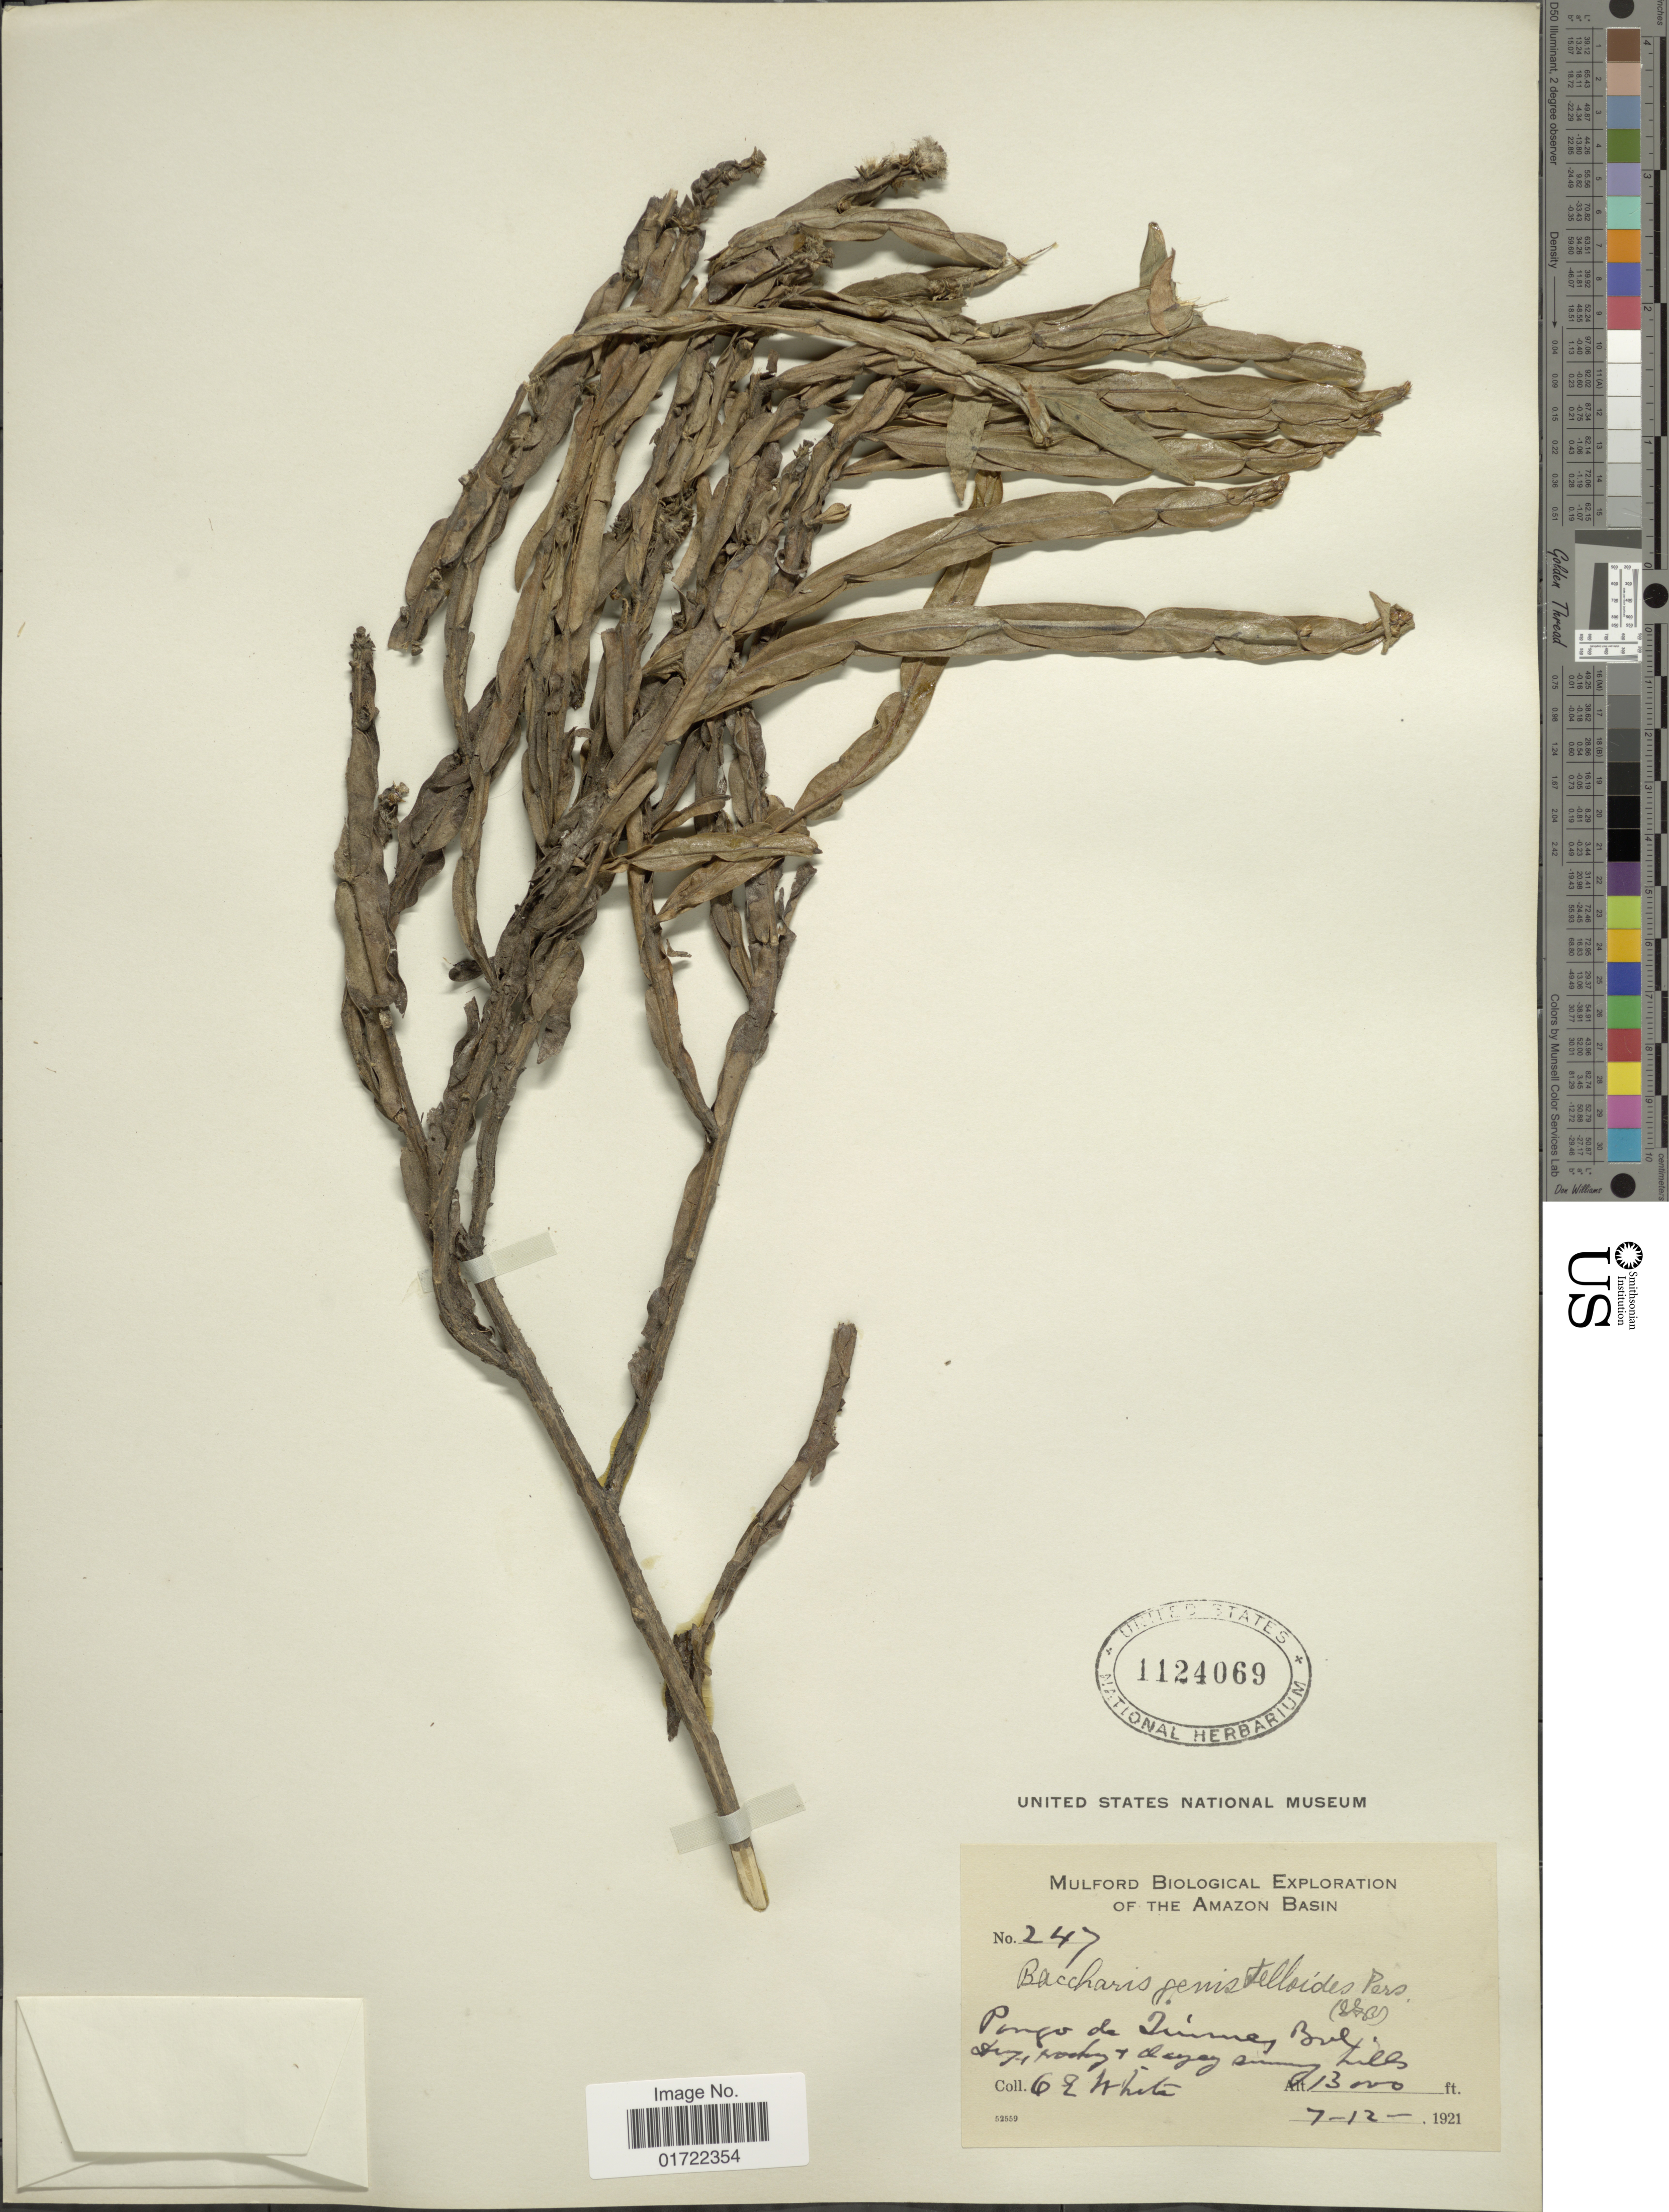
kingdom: Plantae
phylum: Tracheophyta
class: Magnoliopsida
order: Asterales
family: Asteraceae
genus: Baccharis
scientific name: Baccharis genistelloides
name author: (Lam.) Pers.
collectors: O. E. White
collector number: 247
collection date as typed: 7-12-1921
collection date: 1921-07-12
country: Bolivia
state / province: La Paz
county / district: Inquisivi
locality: Pongo de Quime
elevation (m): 3962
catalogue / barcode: US 1124069